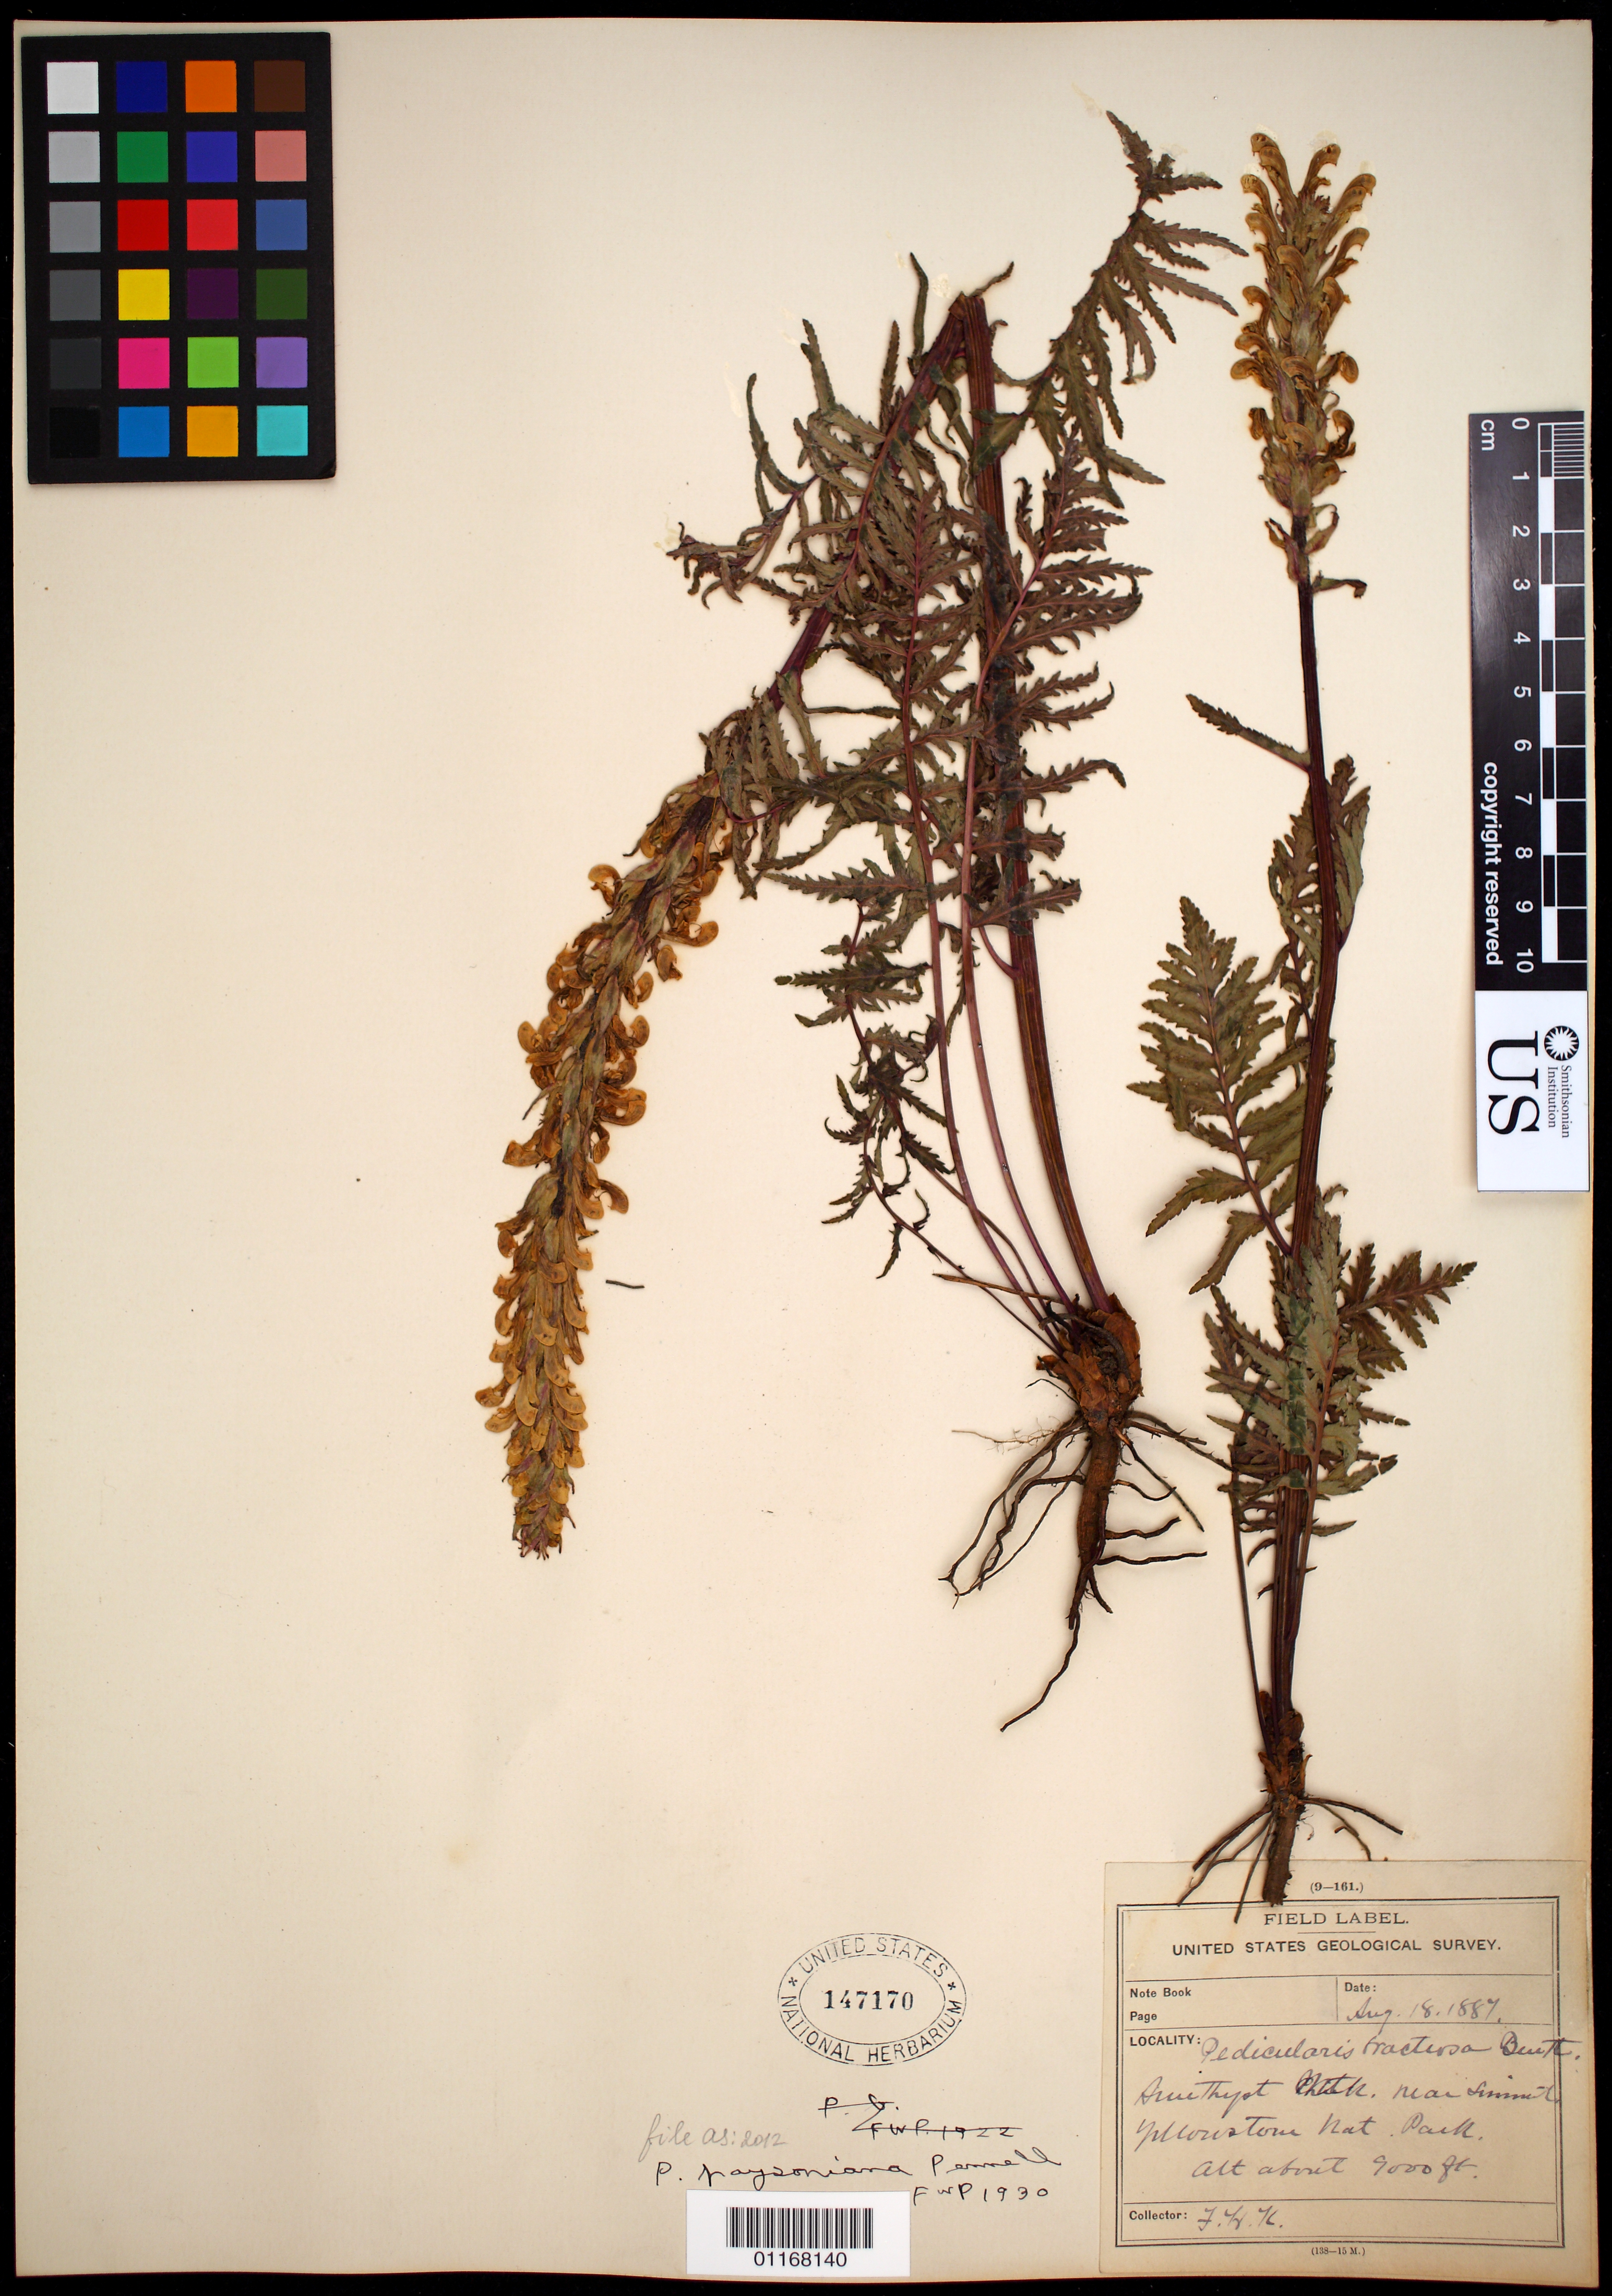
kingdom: Plantae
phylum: Tracheophyta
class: Magnoliopsida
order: Lamiales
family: Orobanchaceae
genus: Pedicularis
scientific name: Pedicularis paysoniana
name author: Pennell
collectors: F. H. Knowlton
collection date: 1887-08-18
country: United States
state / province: Wyoming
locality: Amethyst Creek, near summit, Yellowstone National Park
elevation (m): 2743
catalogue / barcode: US 147170